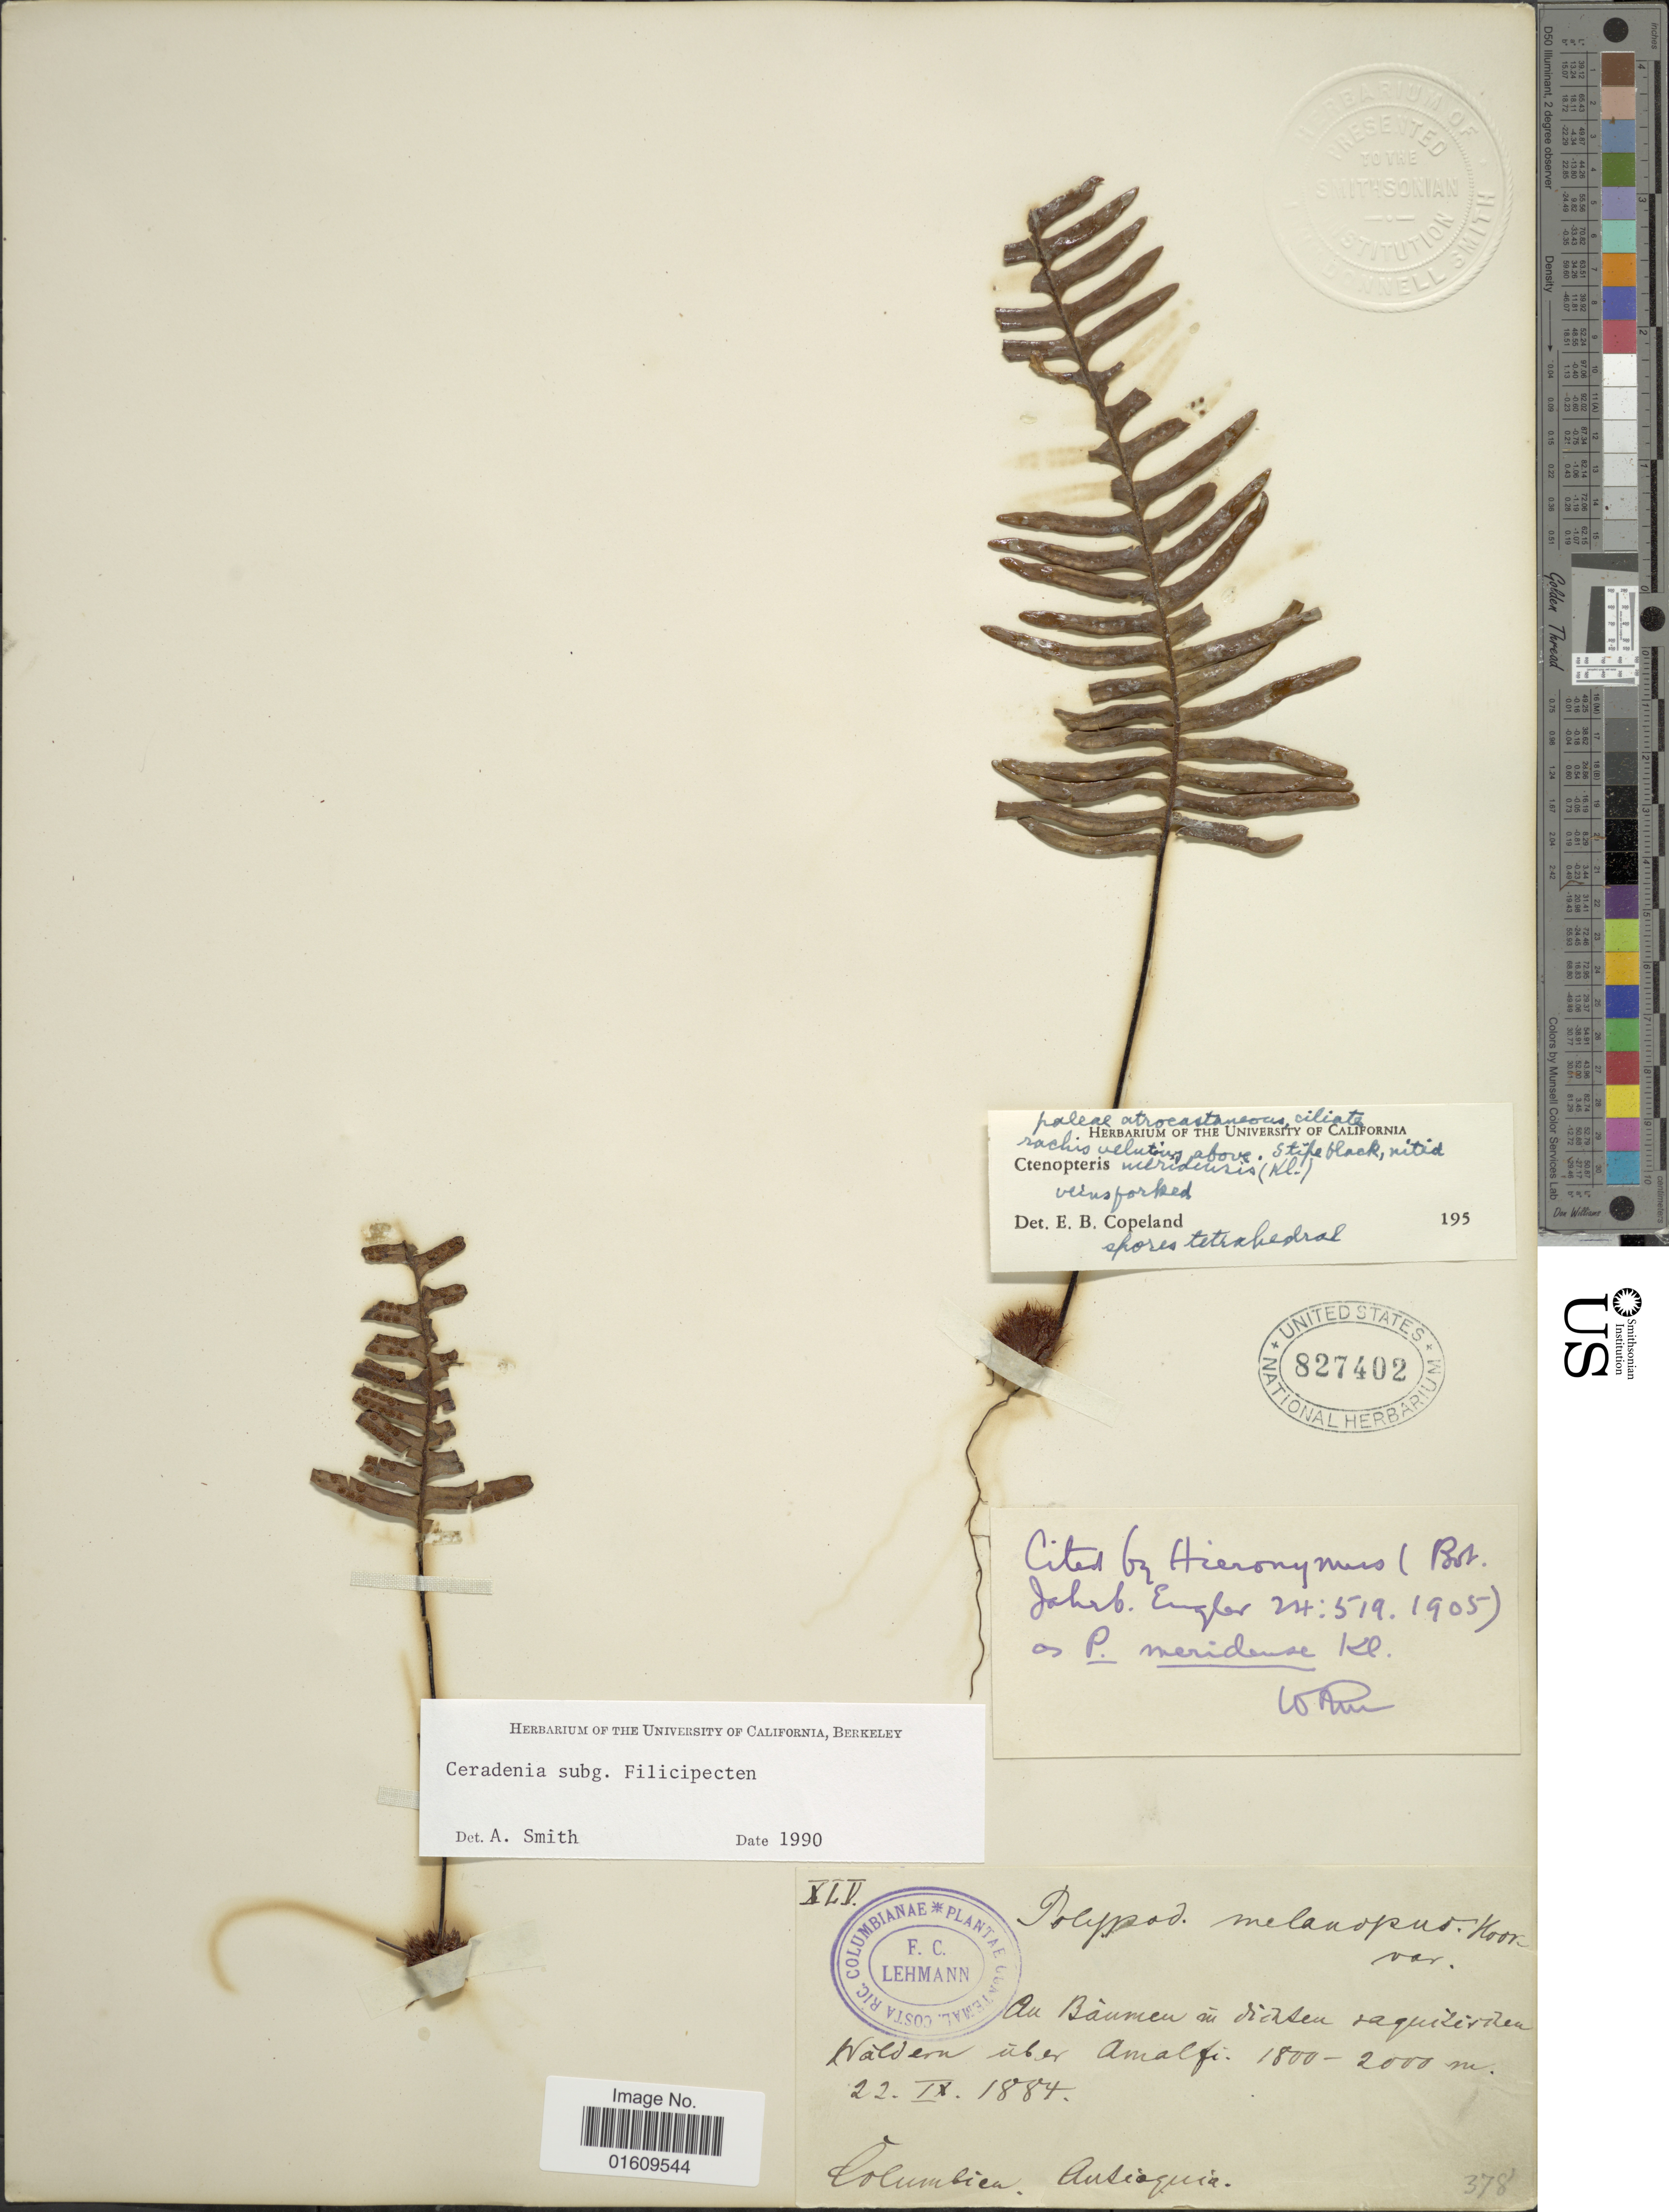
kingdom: Plantae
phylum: Tracheophyta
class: Polypodiopsida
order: Polypodiales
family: Polypodiaceae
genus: Ceradenia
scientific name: Ceradenia sp.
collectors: F. C. Lehmann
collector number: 378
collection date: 1884-09-22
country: Colombia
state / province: Antioquia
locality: Wäldern über Amalfi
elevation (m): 1800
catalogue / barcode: US 827402